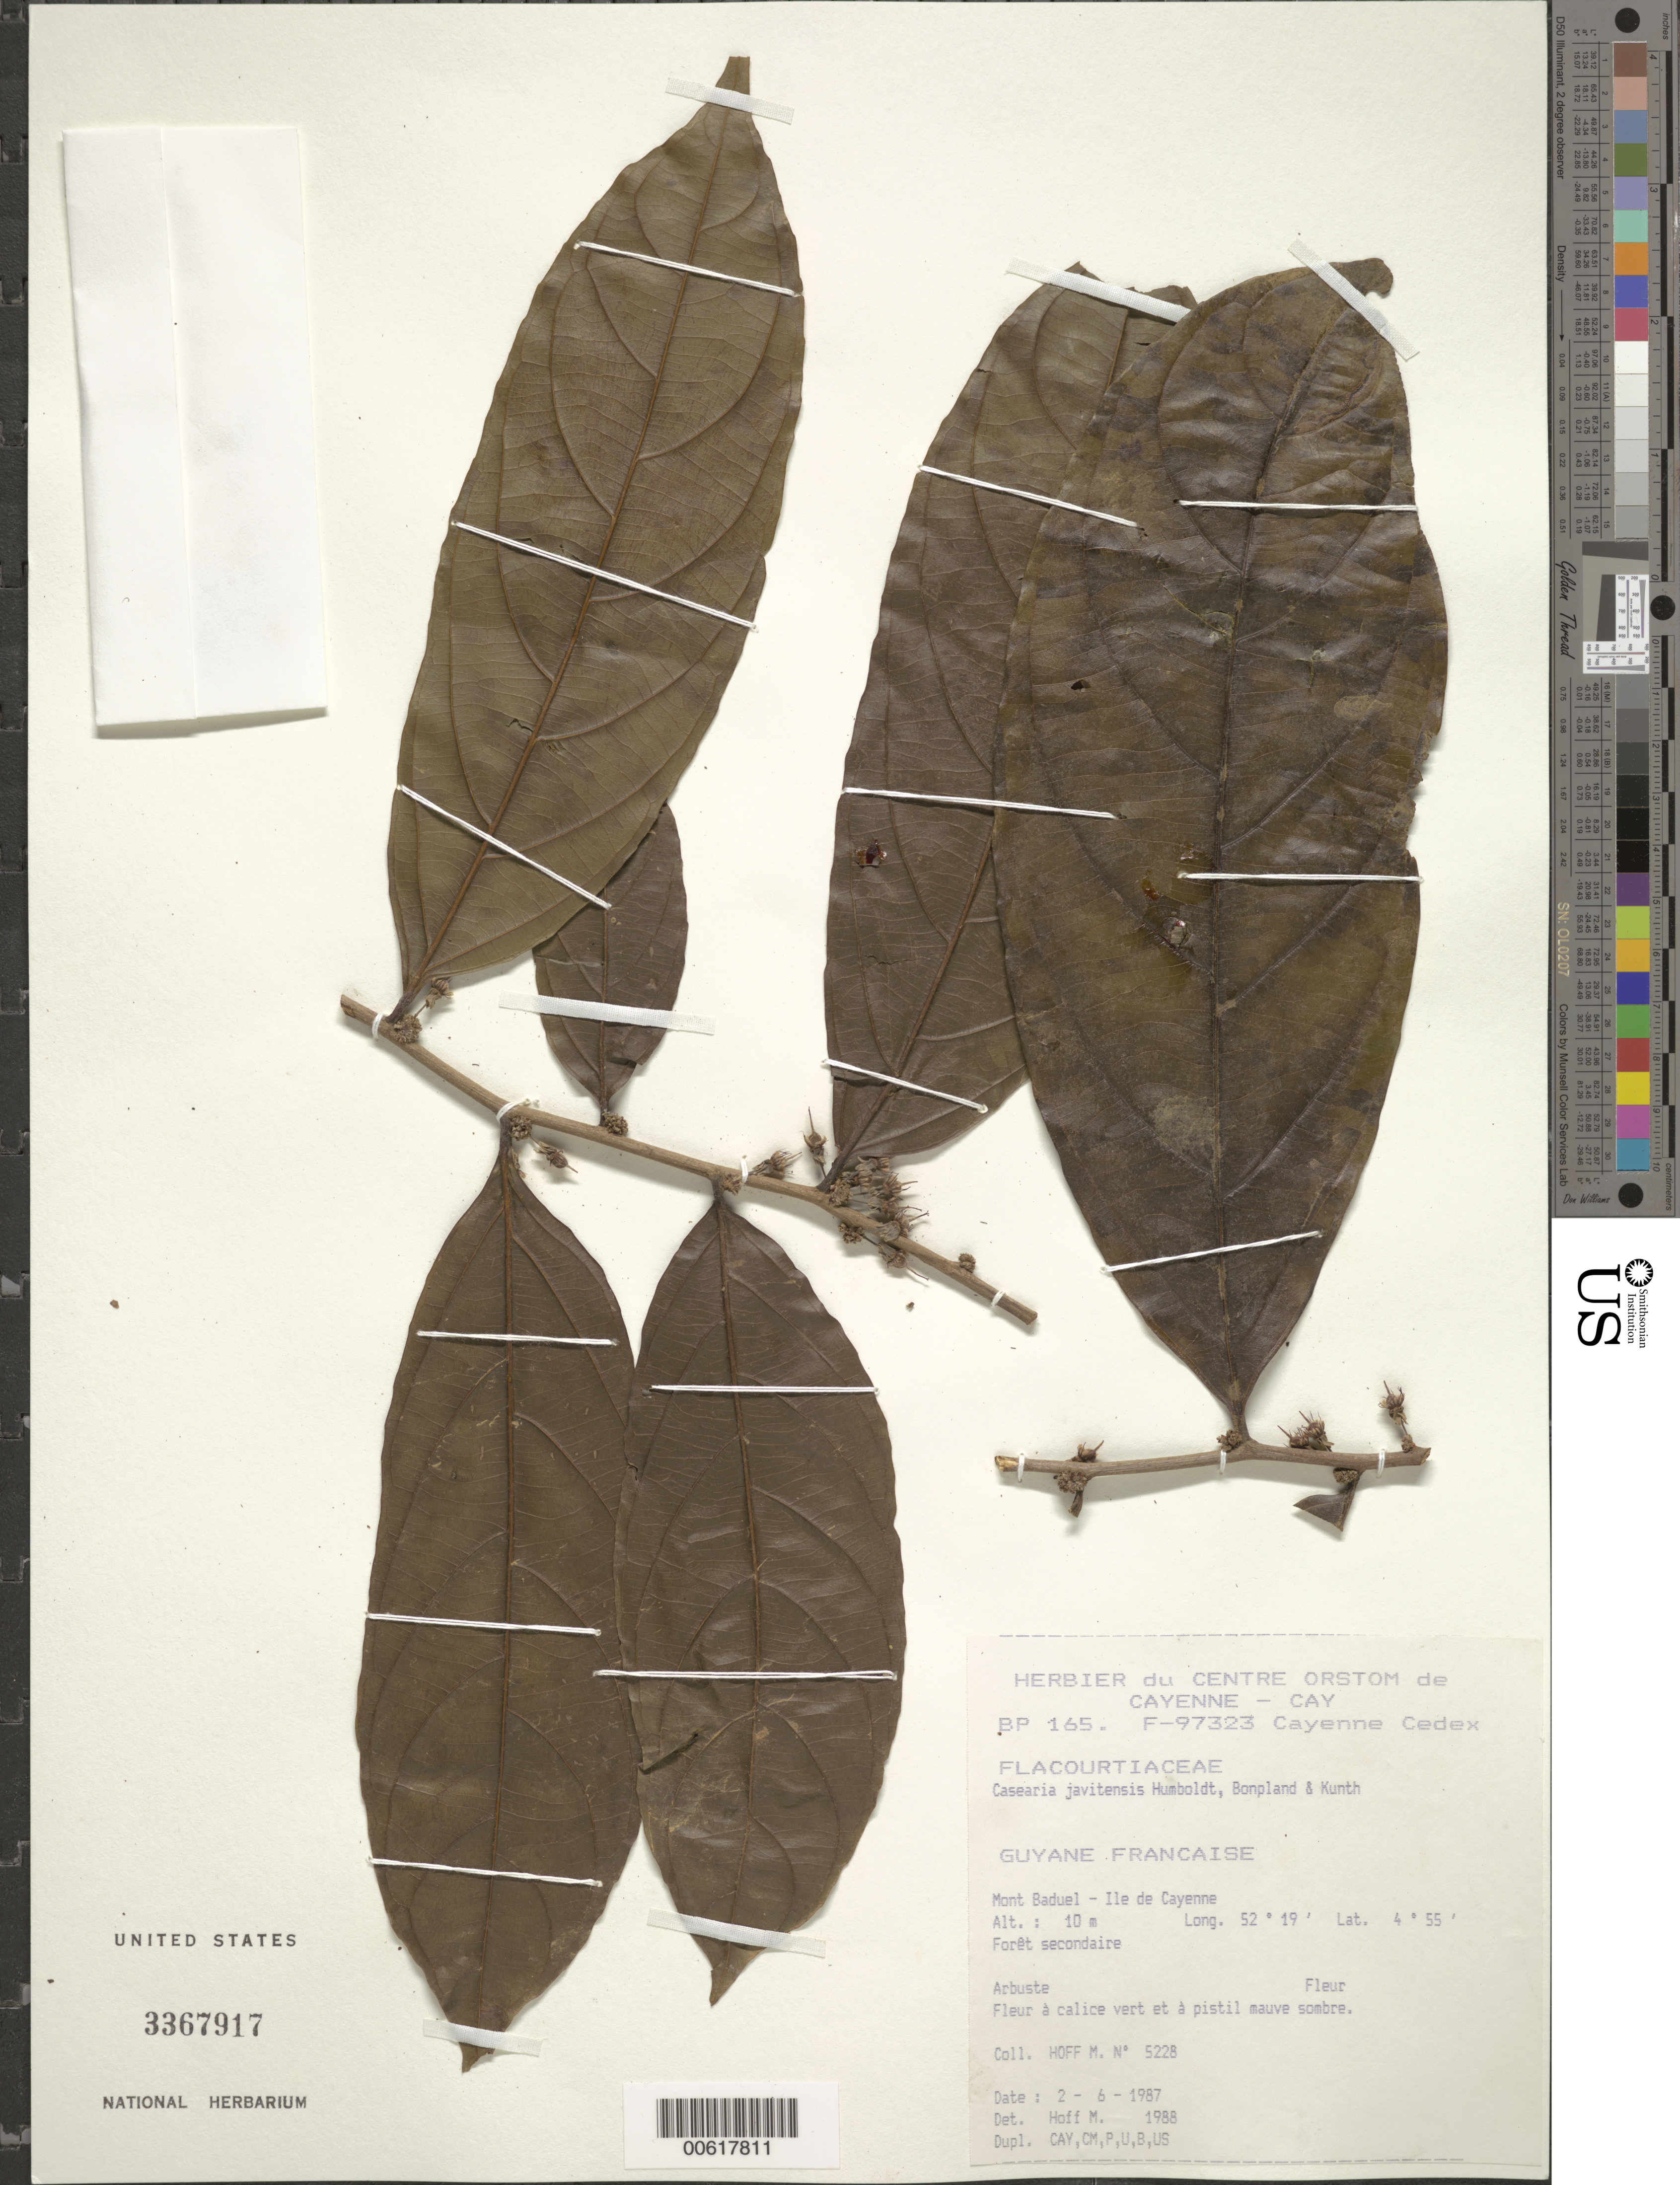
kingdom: Plantae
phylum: Tracheophyta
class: Magnoliopsida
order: Malpighiales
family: Salicaceae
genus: Piparea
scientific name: Piparea multiflora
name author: C.F. Gaertn.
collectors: M. Hoff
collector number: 5228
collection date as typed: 2-Jun-87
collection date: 1987-06-02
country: French Guiana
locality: Mont Baduel, Ile de Cayenne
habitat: Secondary forest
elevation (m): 10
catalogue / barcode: US 3367917